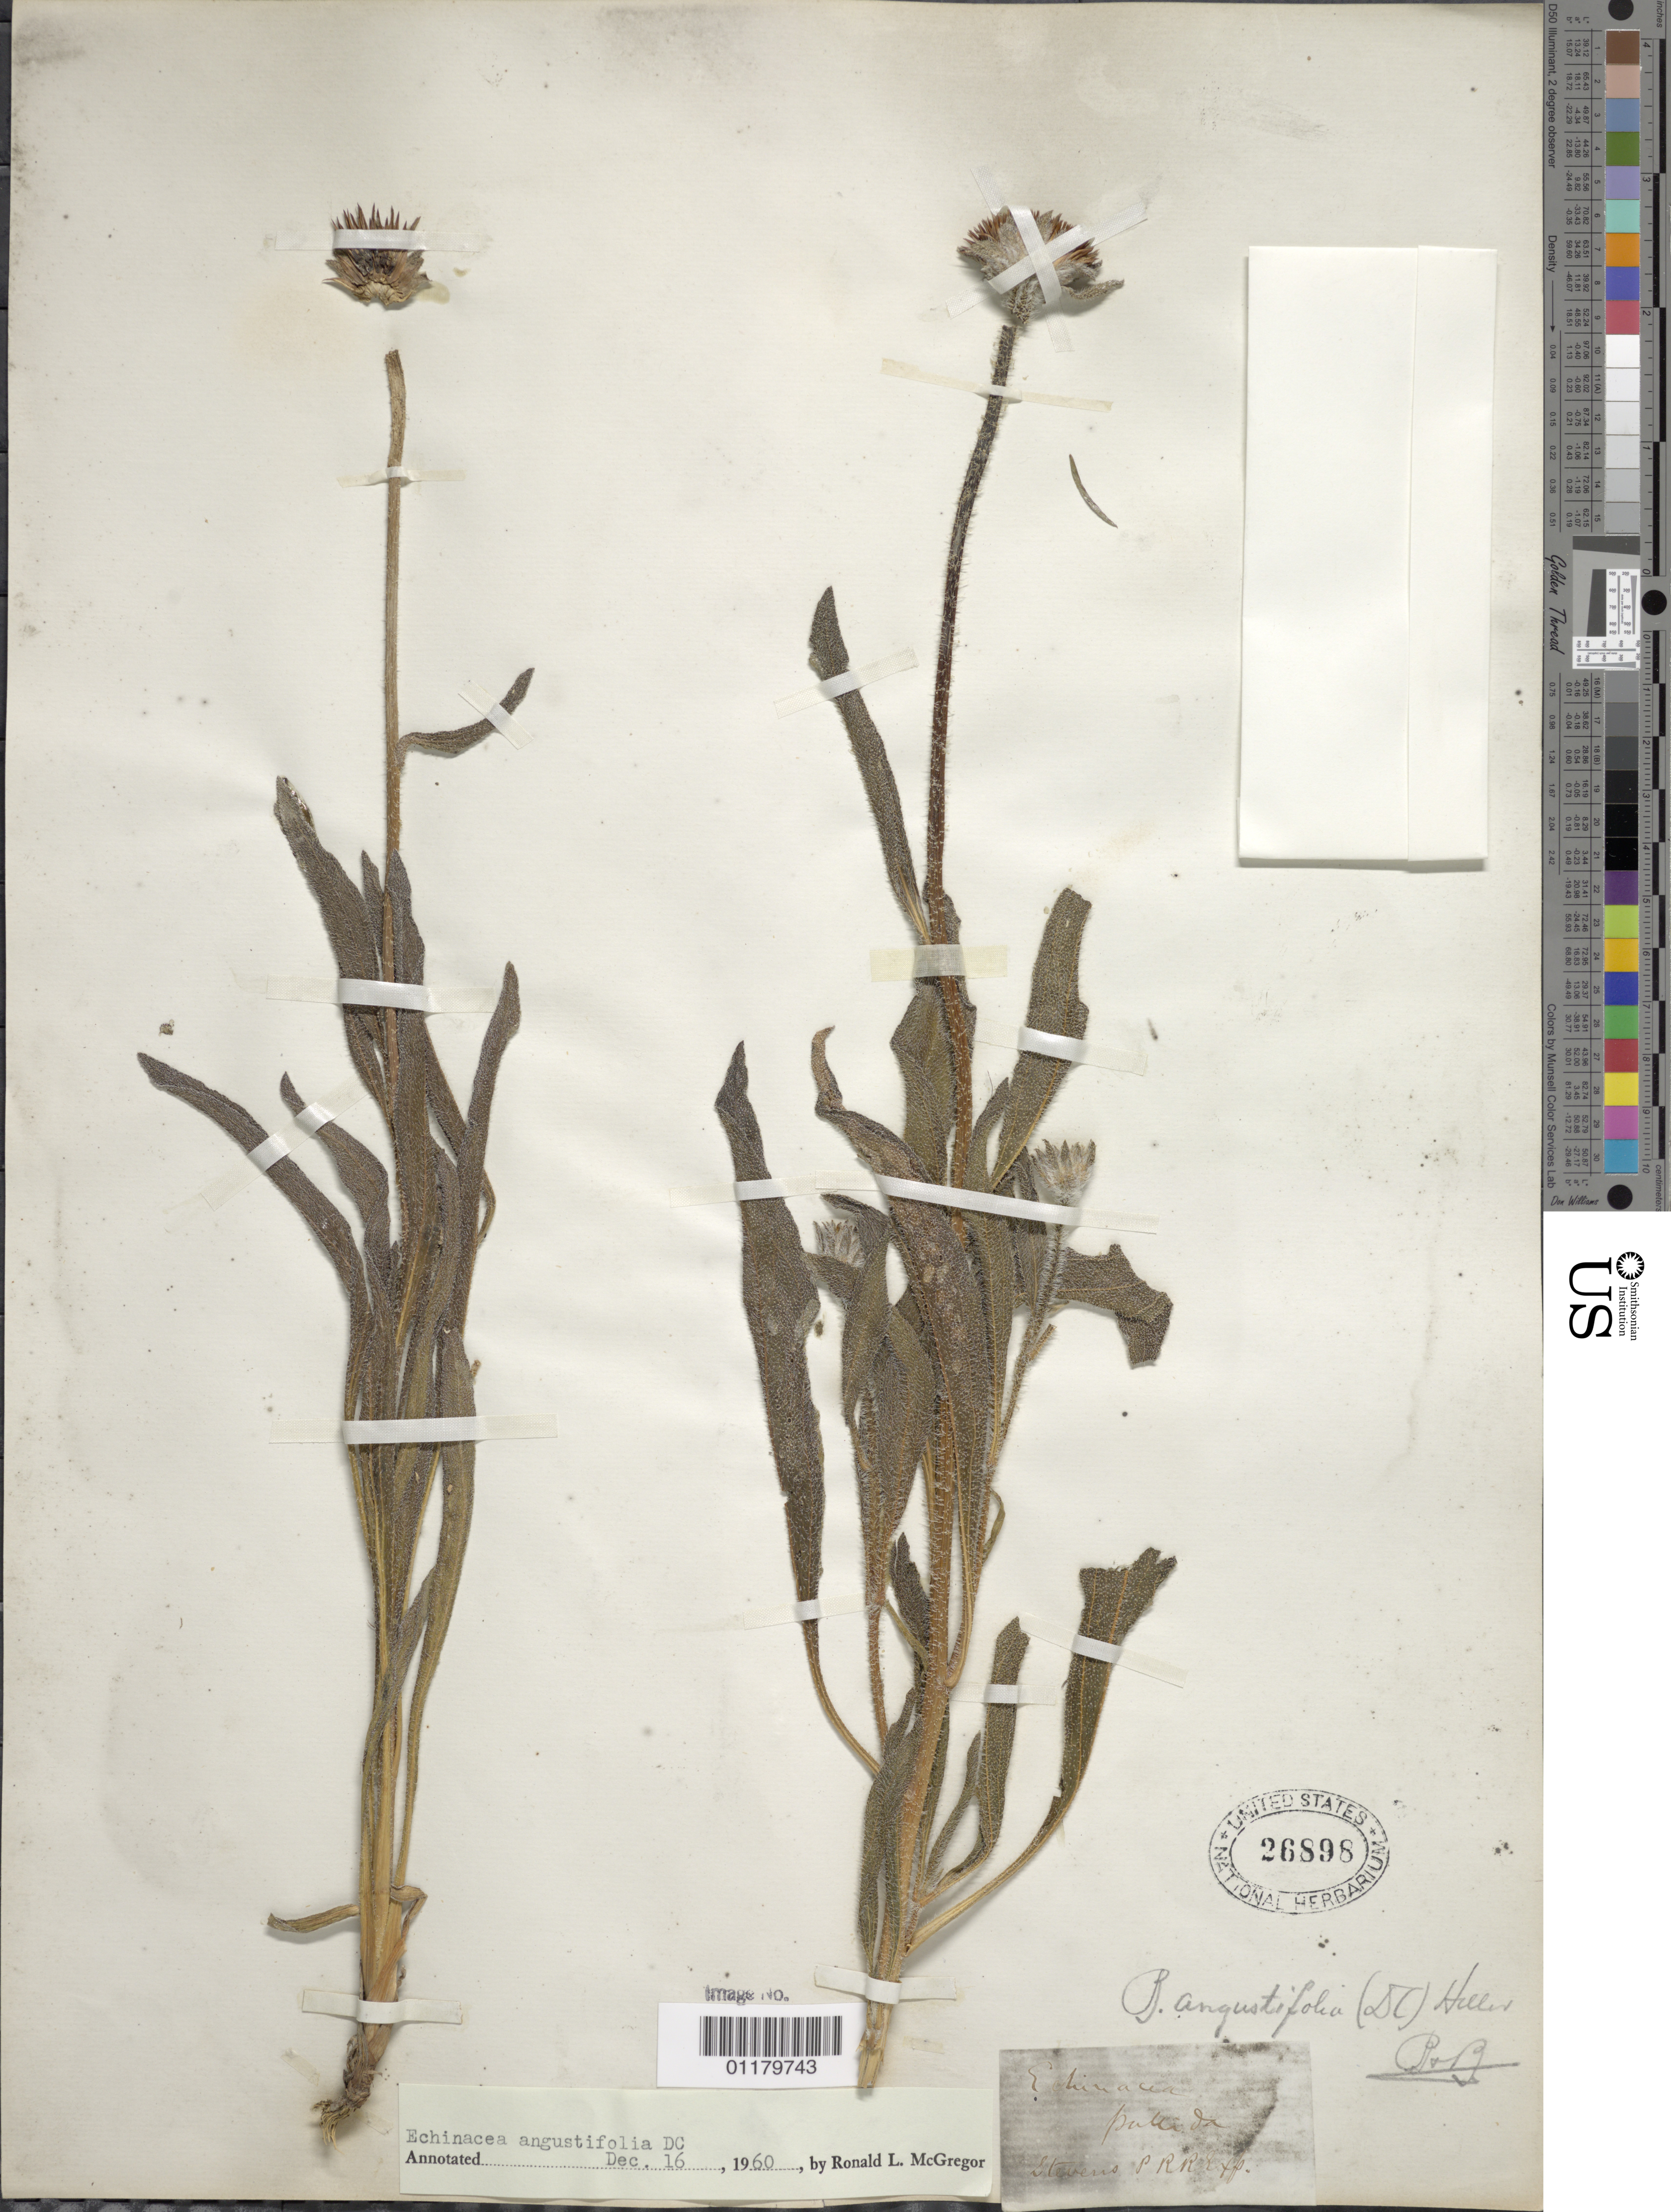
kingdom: Plantae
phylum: Tracheophyta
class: Magnoliopsida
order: Asterales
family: Asteraceae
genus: Echinacea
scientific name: Echinacea angustifolia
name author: DC.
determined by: McGregor, R. L.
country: United States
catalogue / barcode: US 26898